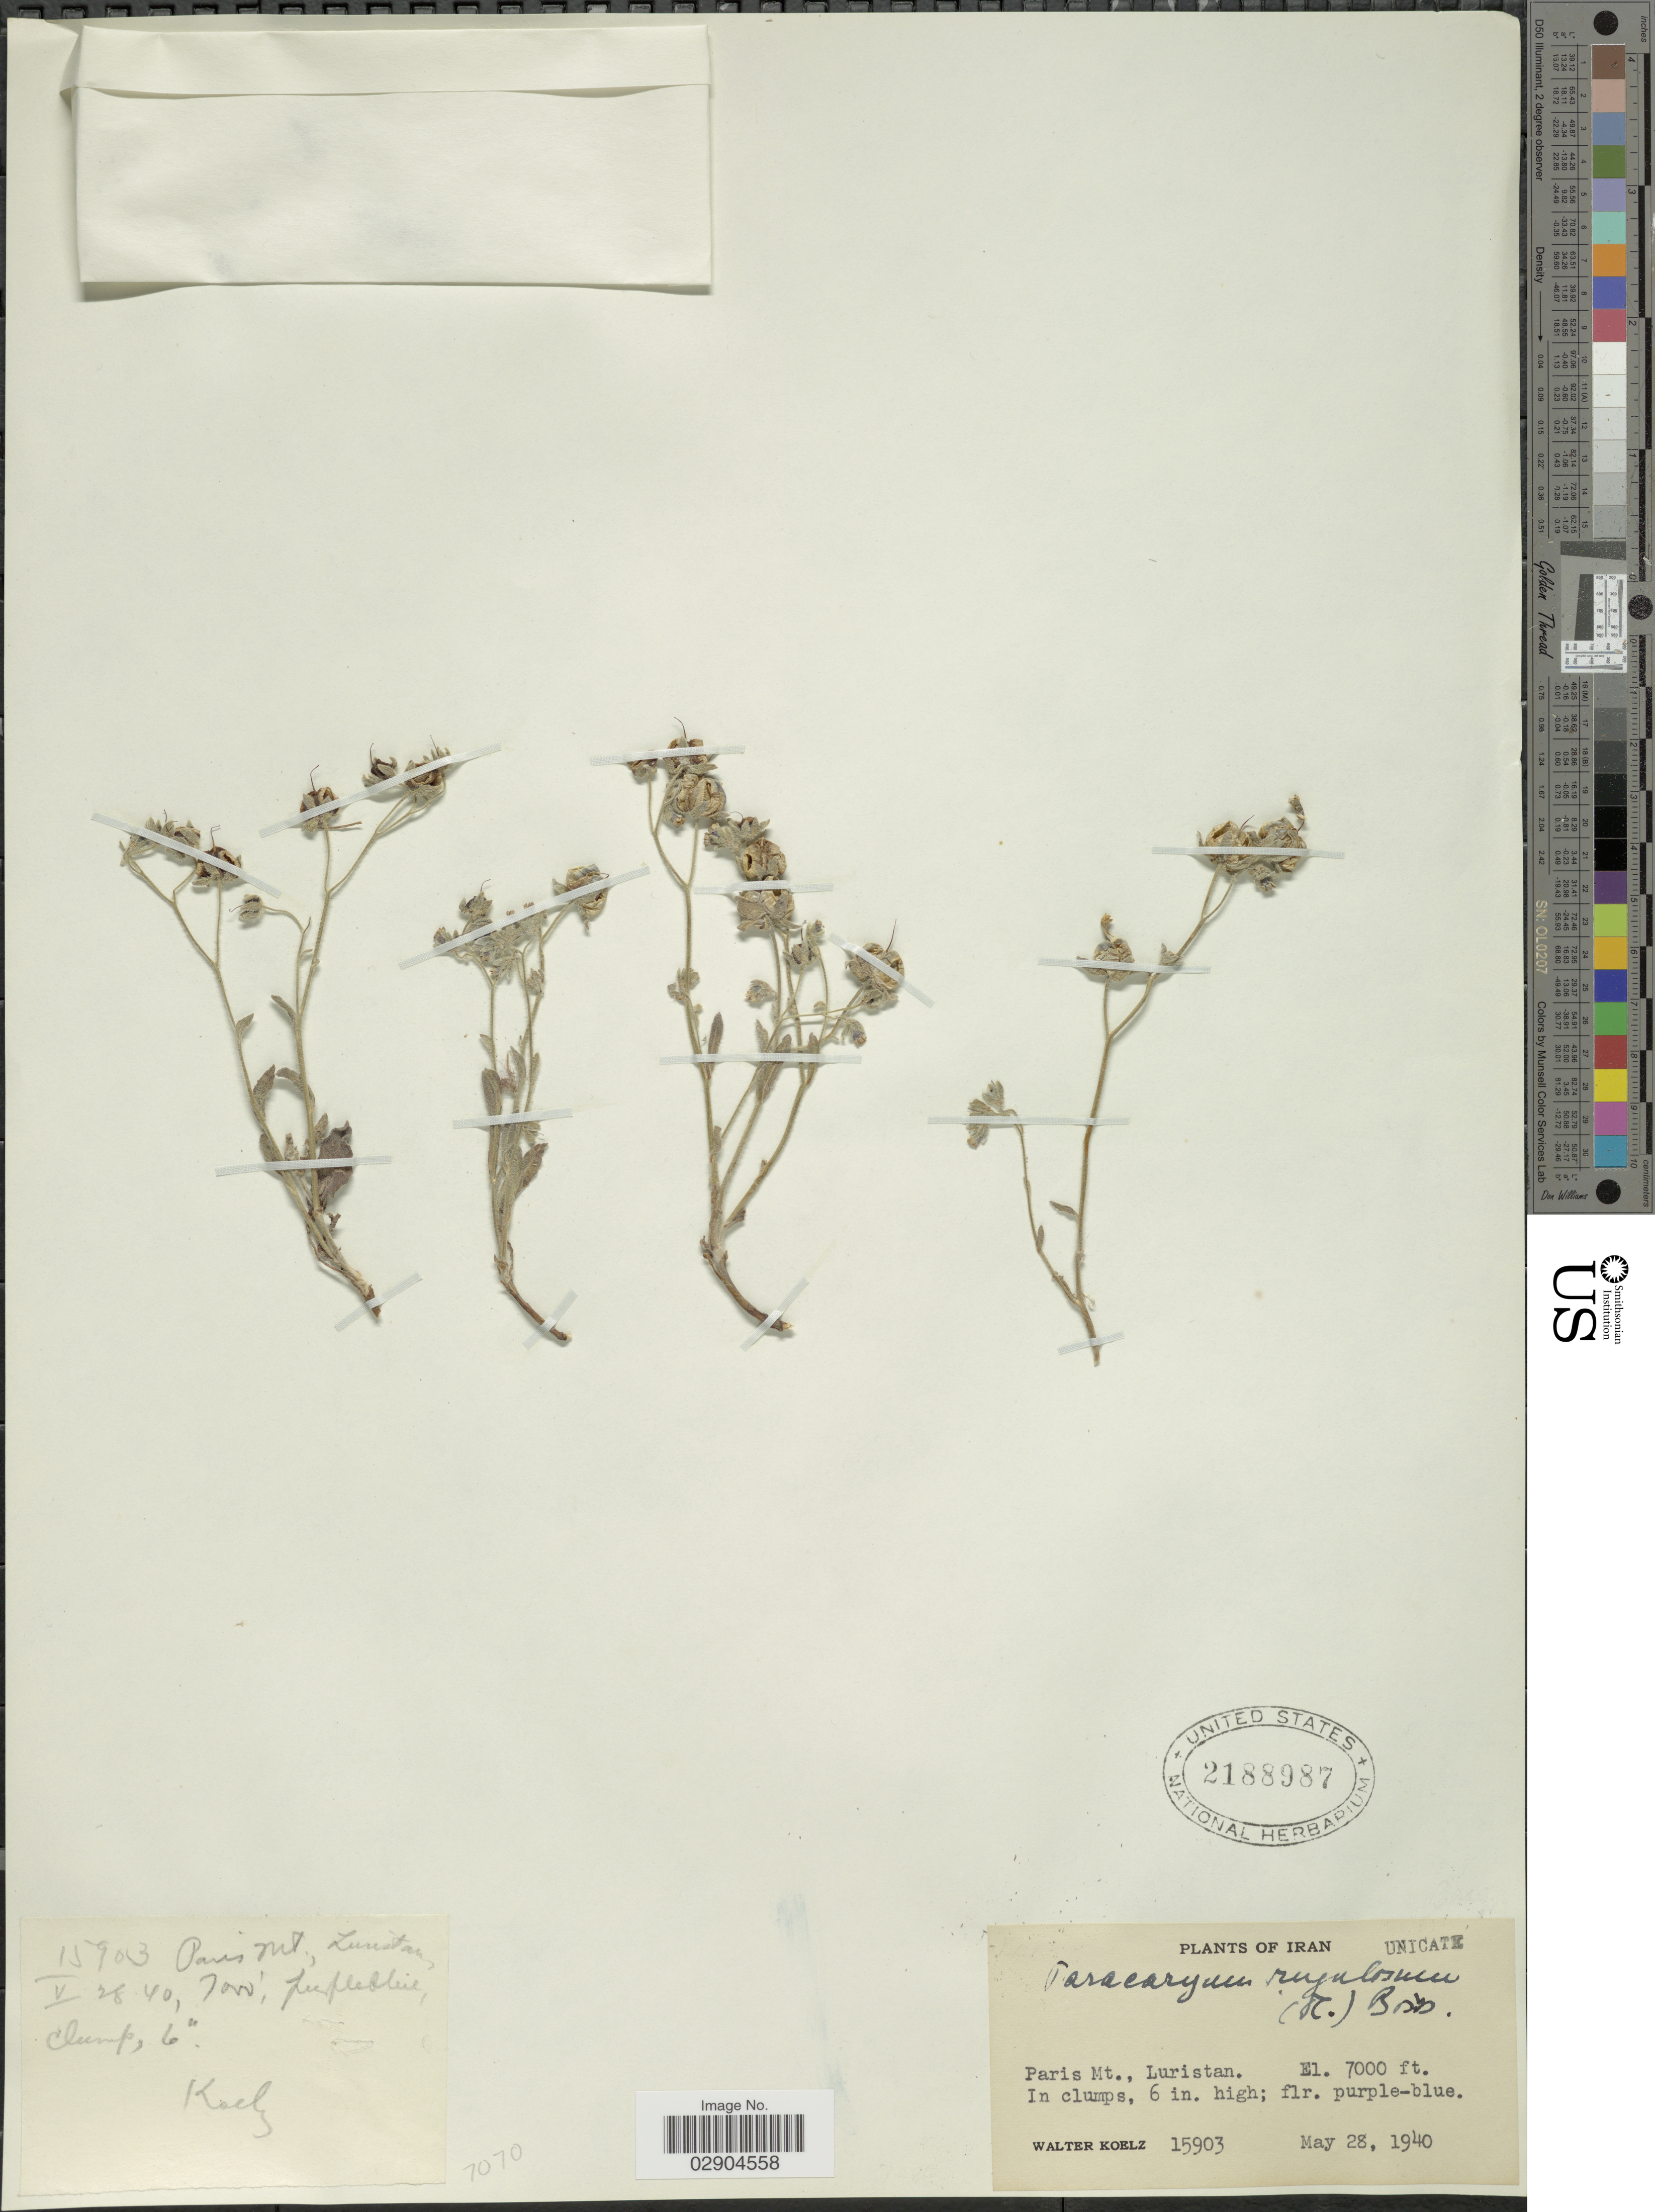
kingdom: Plantae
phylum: Tracheophyta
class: Magnoliopsida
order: Boraginales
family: Boraginaceae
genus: Paracaryum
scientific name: Paracaryum rugulosum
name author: (DC.) Boiss.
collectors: W. N. Koelz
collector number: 15903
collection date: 1940-05-28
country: Iran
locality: Paris Mt., Luristan.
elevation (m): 2134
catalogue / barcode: US 2188987